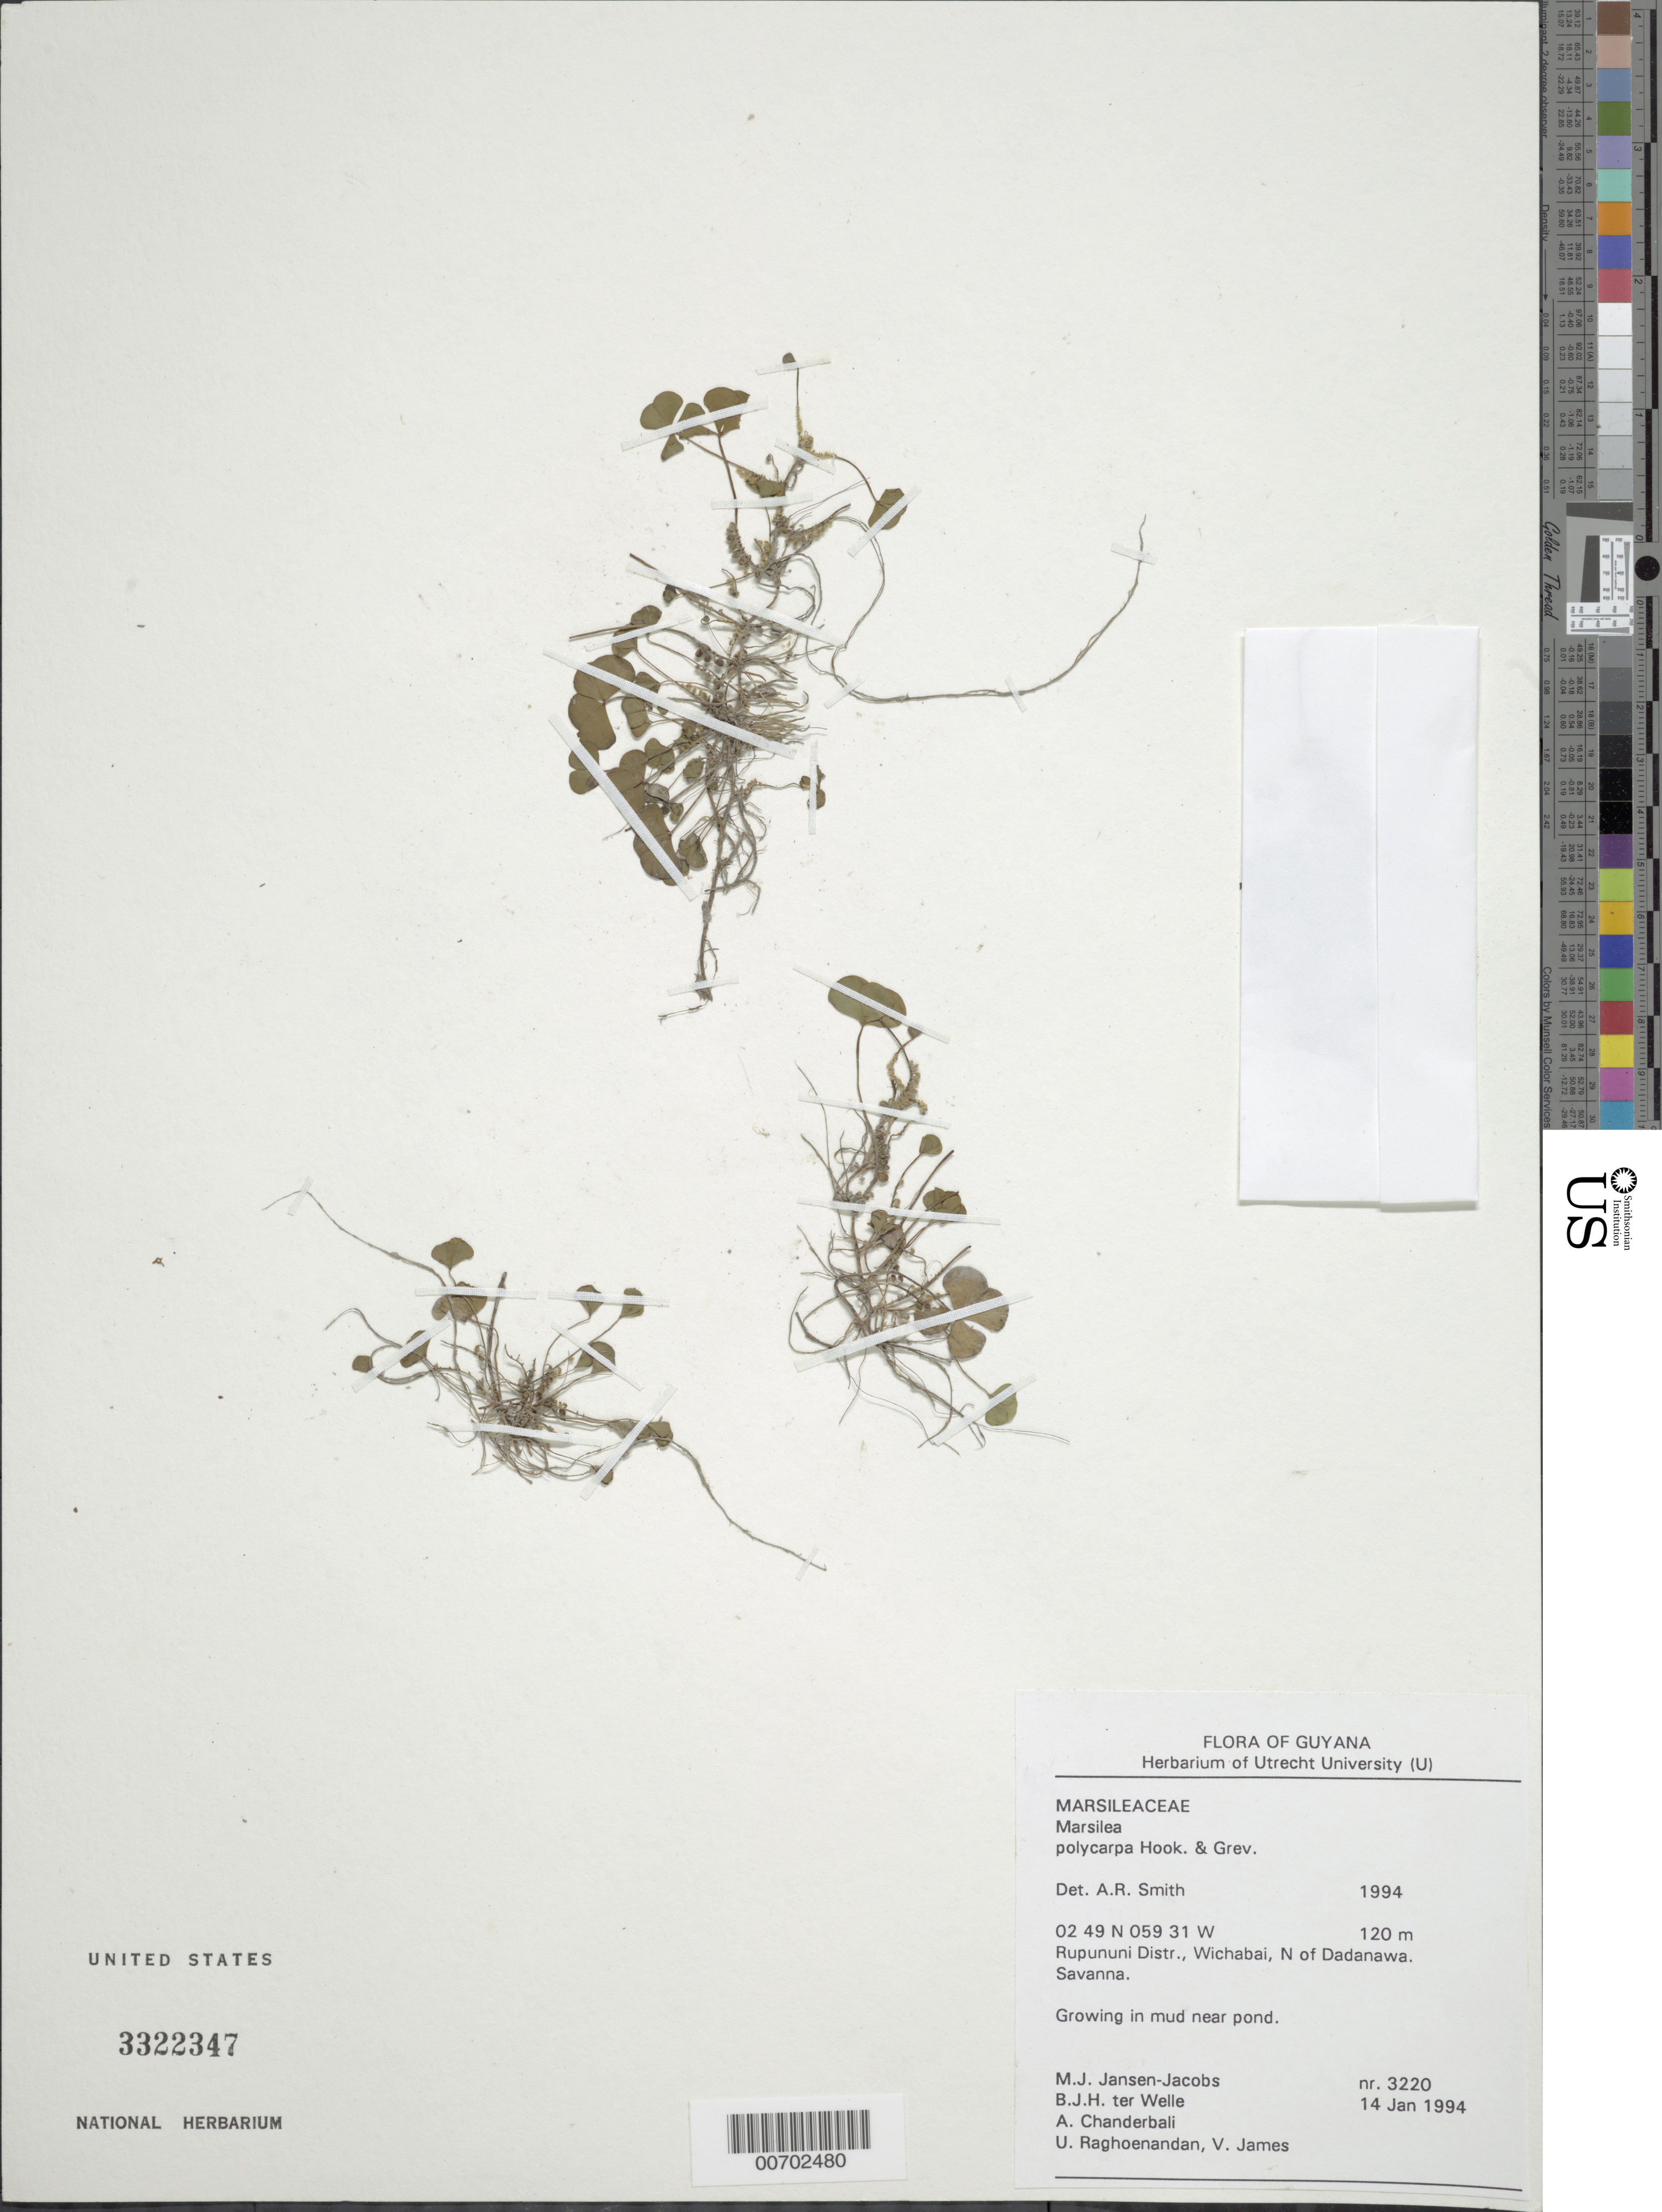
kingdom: Plantae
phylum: Tracheophyta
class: Polypodiopsida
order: Salviniales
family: Marsileaceae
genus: Marsilea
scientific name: Marsilea polycarpa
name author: Hook. & Grev.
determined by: Smith, Alan R., (UC)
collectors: M. J. Jansen-Jacobs, B. Welle, A. S. Chanderbali, U. Raghoenandan & V. James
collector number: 3220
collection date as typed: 14-Jan-94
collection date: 1994-01-14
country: Guyana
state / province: U. Takutu-U. Essequibo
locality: Wichabai, Rupununi River basin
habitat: Savanna, growing in mud near pond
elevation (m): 120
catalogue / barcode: US 3322347